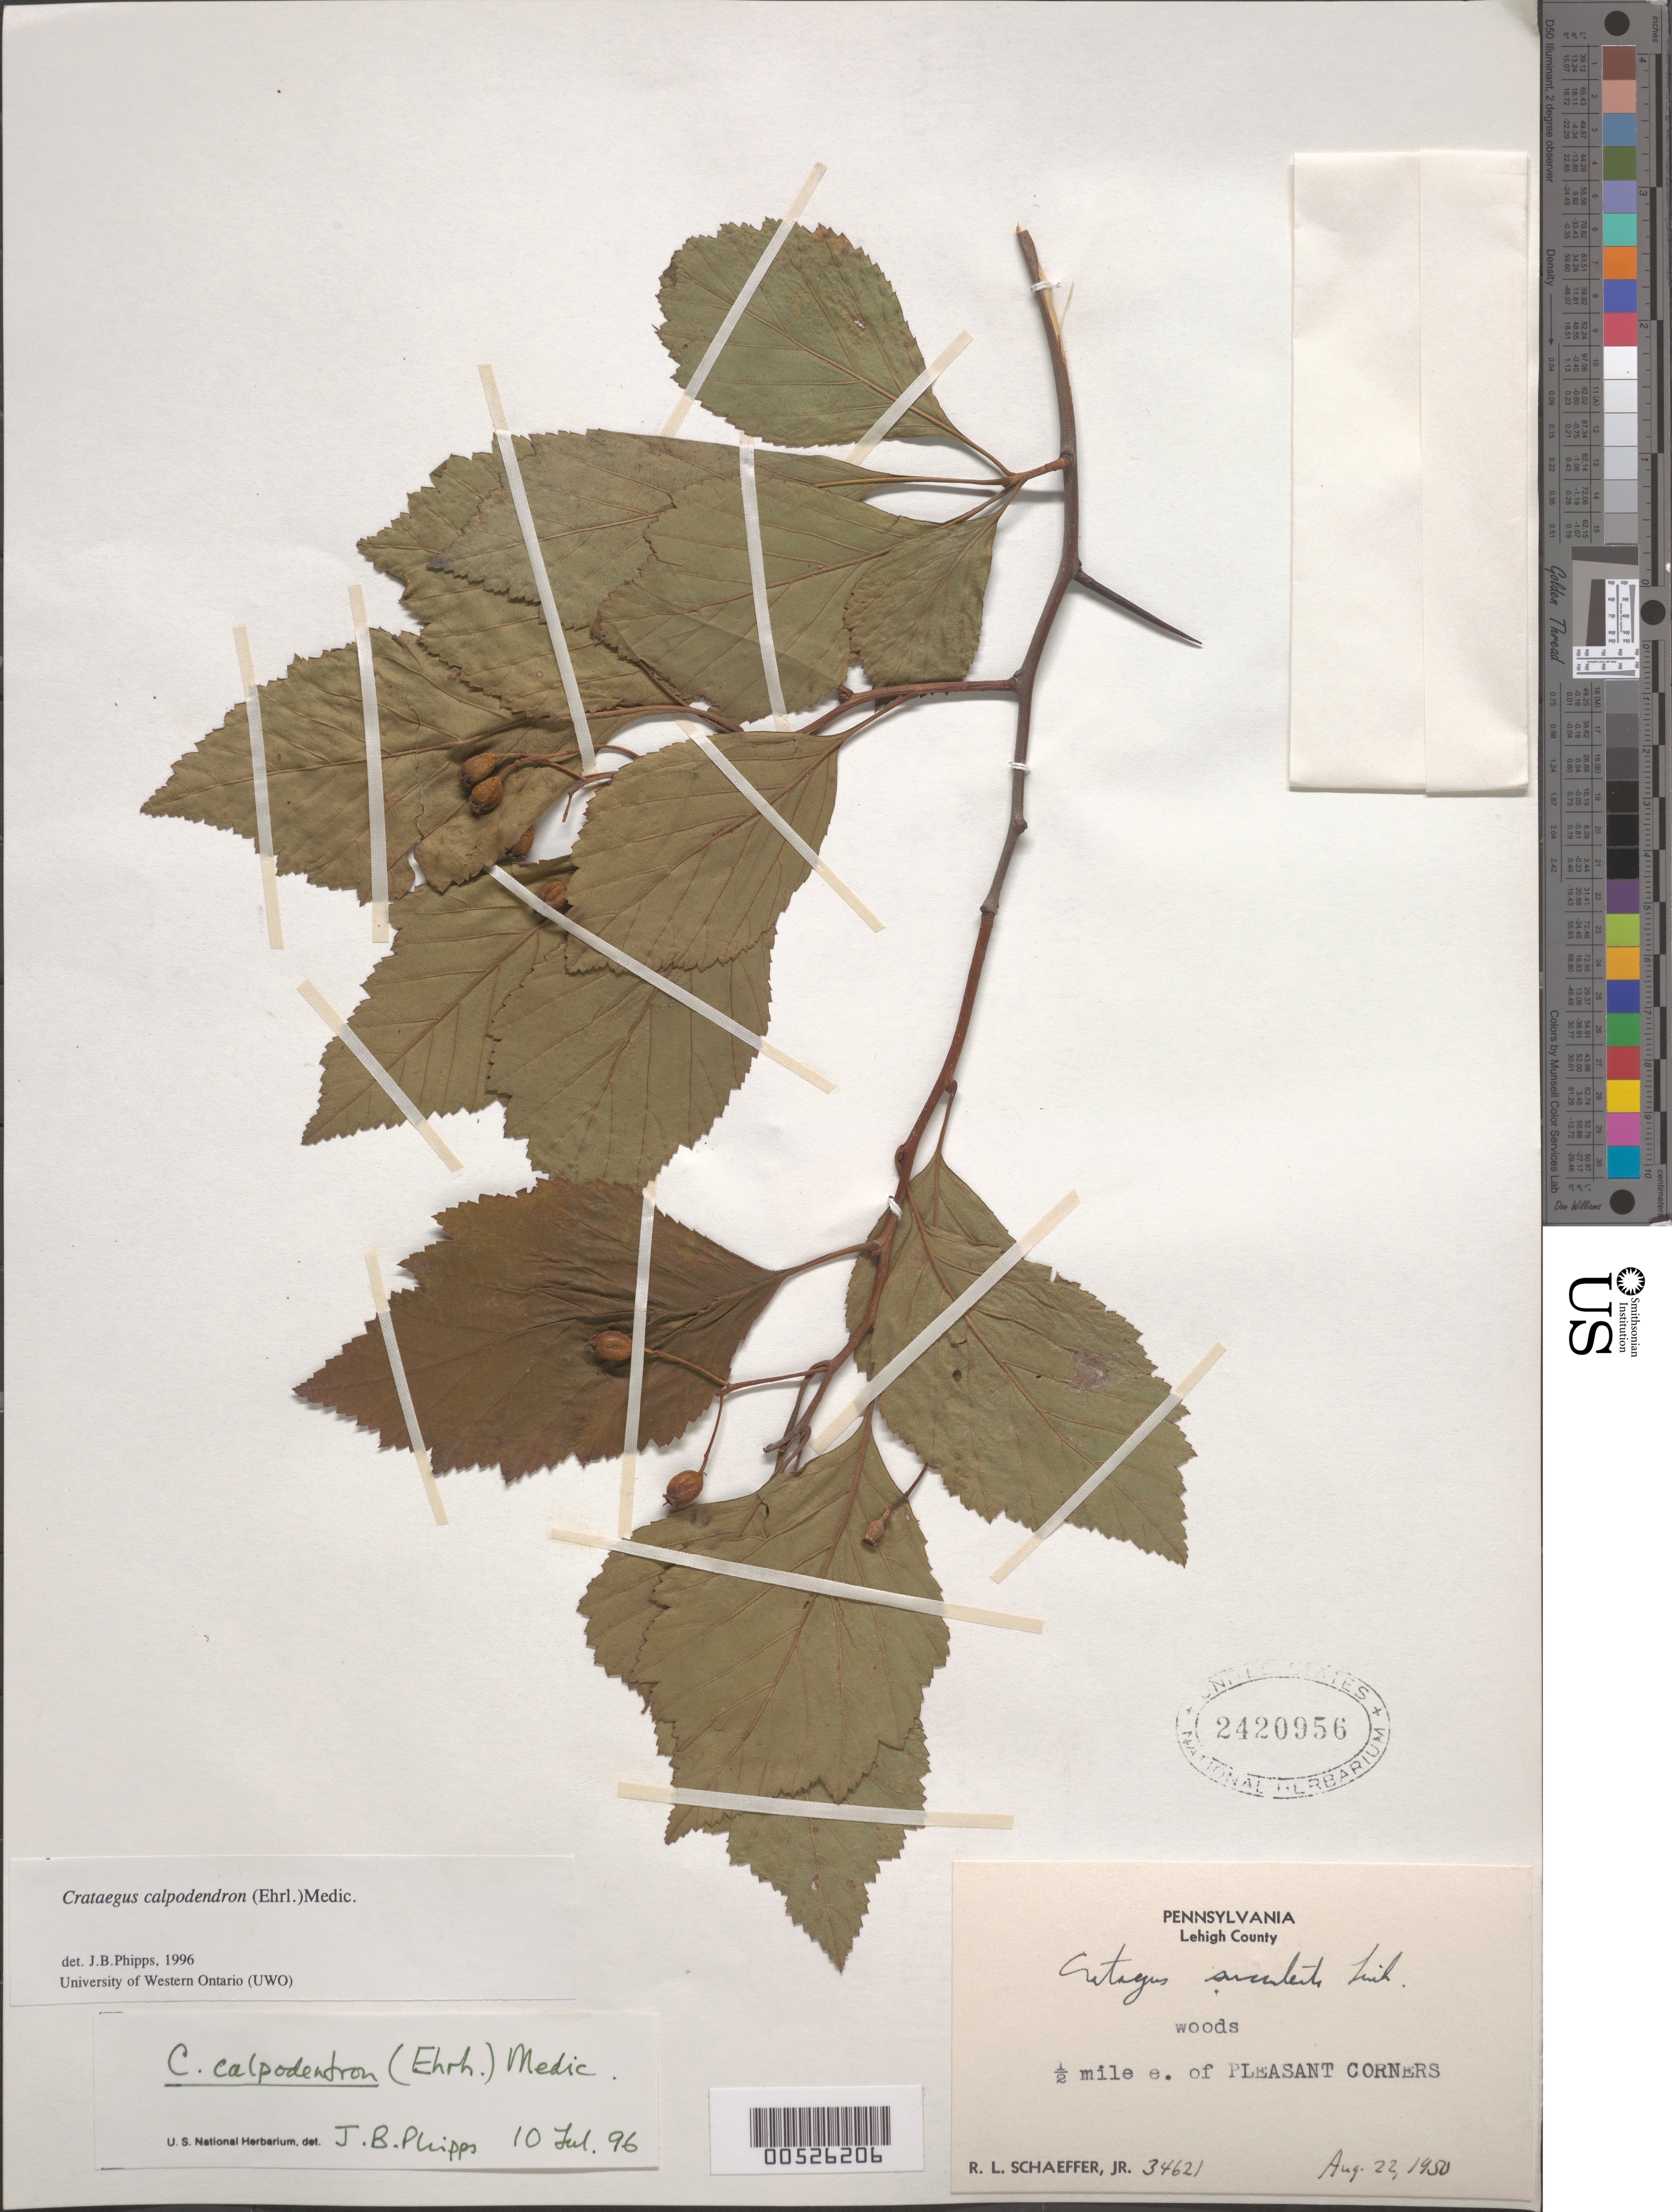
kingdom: Plantae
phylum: Tracheophyta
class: Magnoliopsida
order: Rosales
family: Rosaceae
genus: Crataegus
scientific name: Crataegus calpodendron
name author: (Ehrh.) Medik.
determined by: Phipps, James B., (UWO), University of Western Ontario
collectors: R. Schaeffer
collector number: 34621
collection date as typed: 22 Aug 1950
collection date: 1950-08-22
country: United States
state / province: Pennsylvania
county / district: Lehigh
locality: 0.5 mile E of Pleasant Corners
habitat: Woods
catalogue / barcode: US 2420956